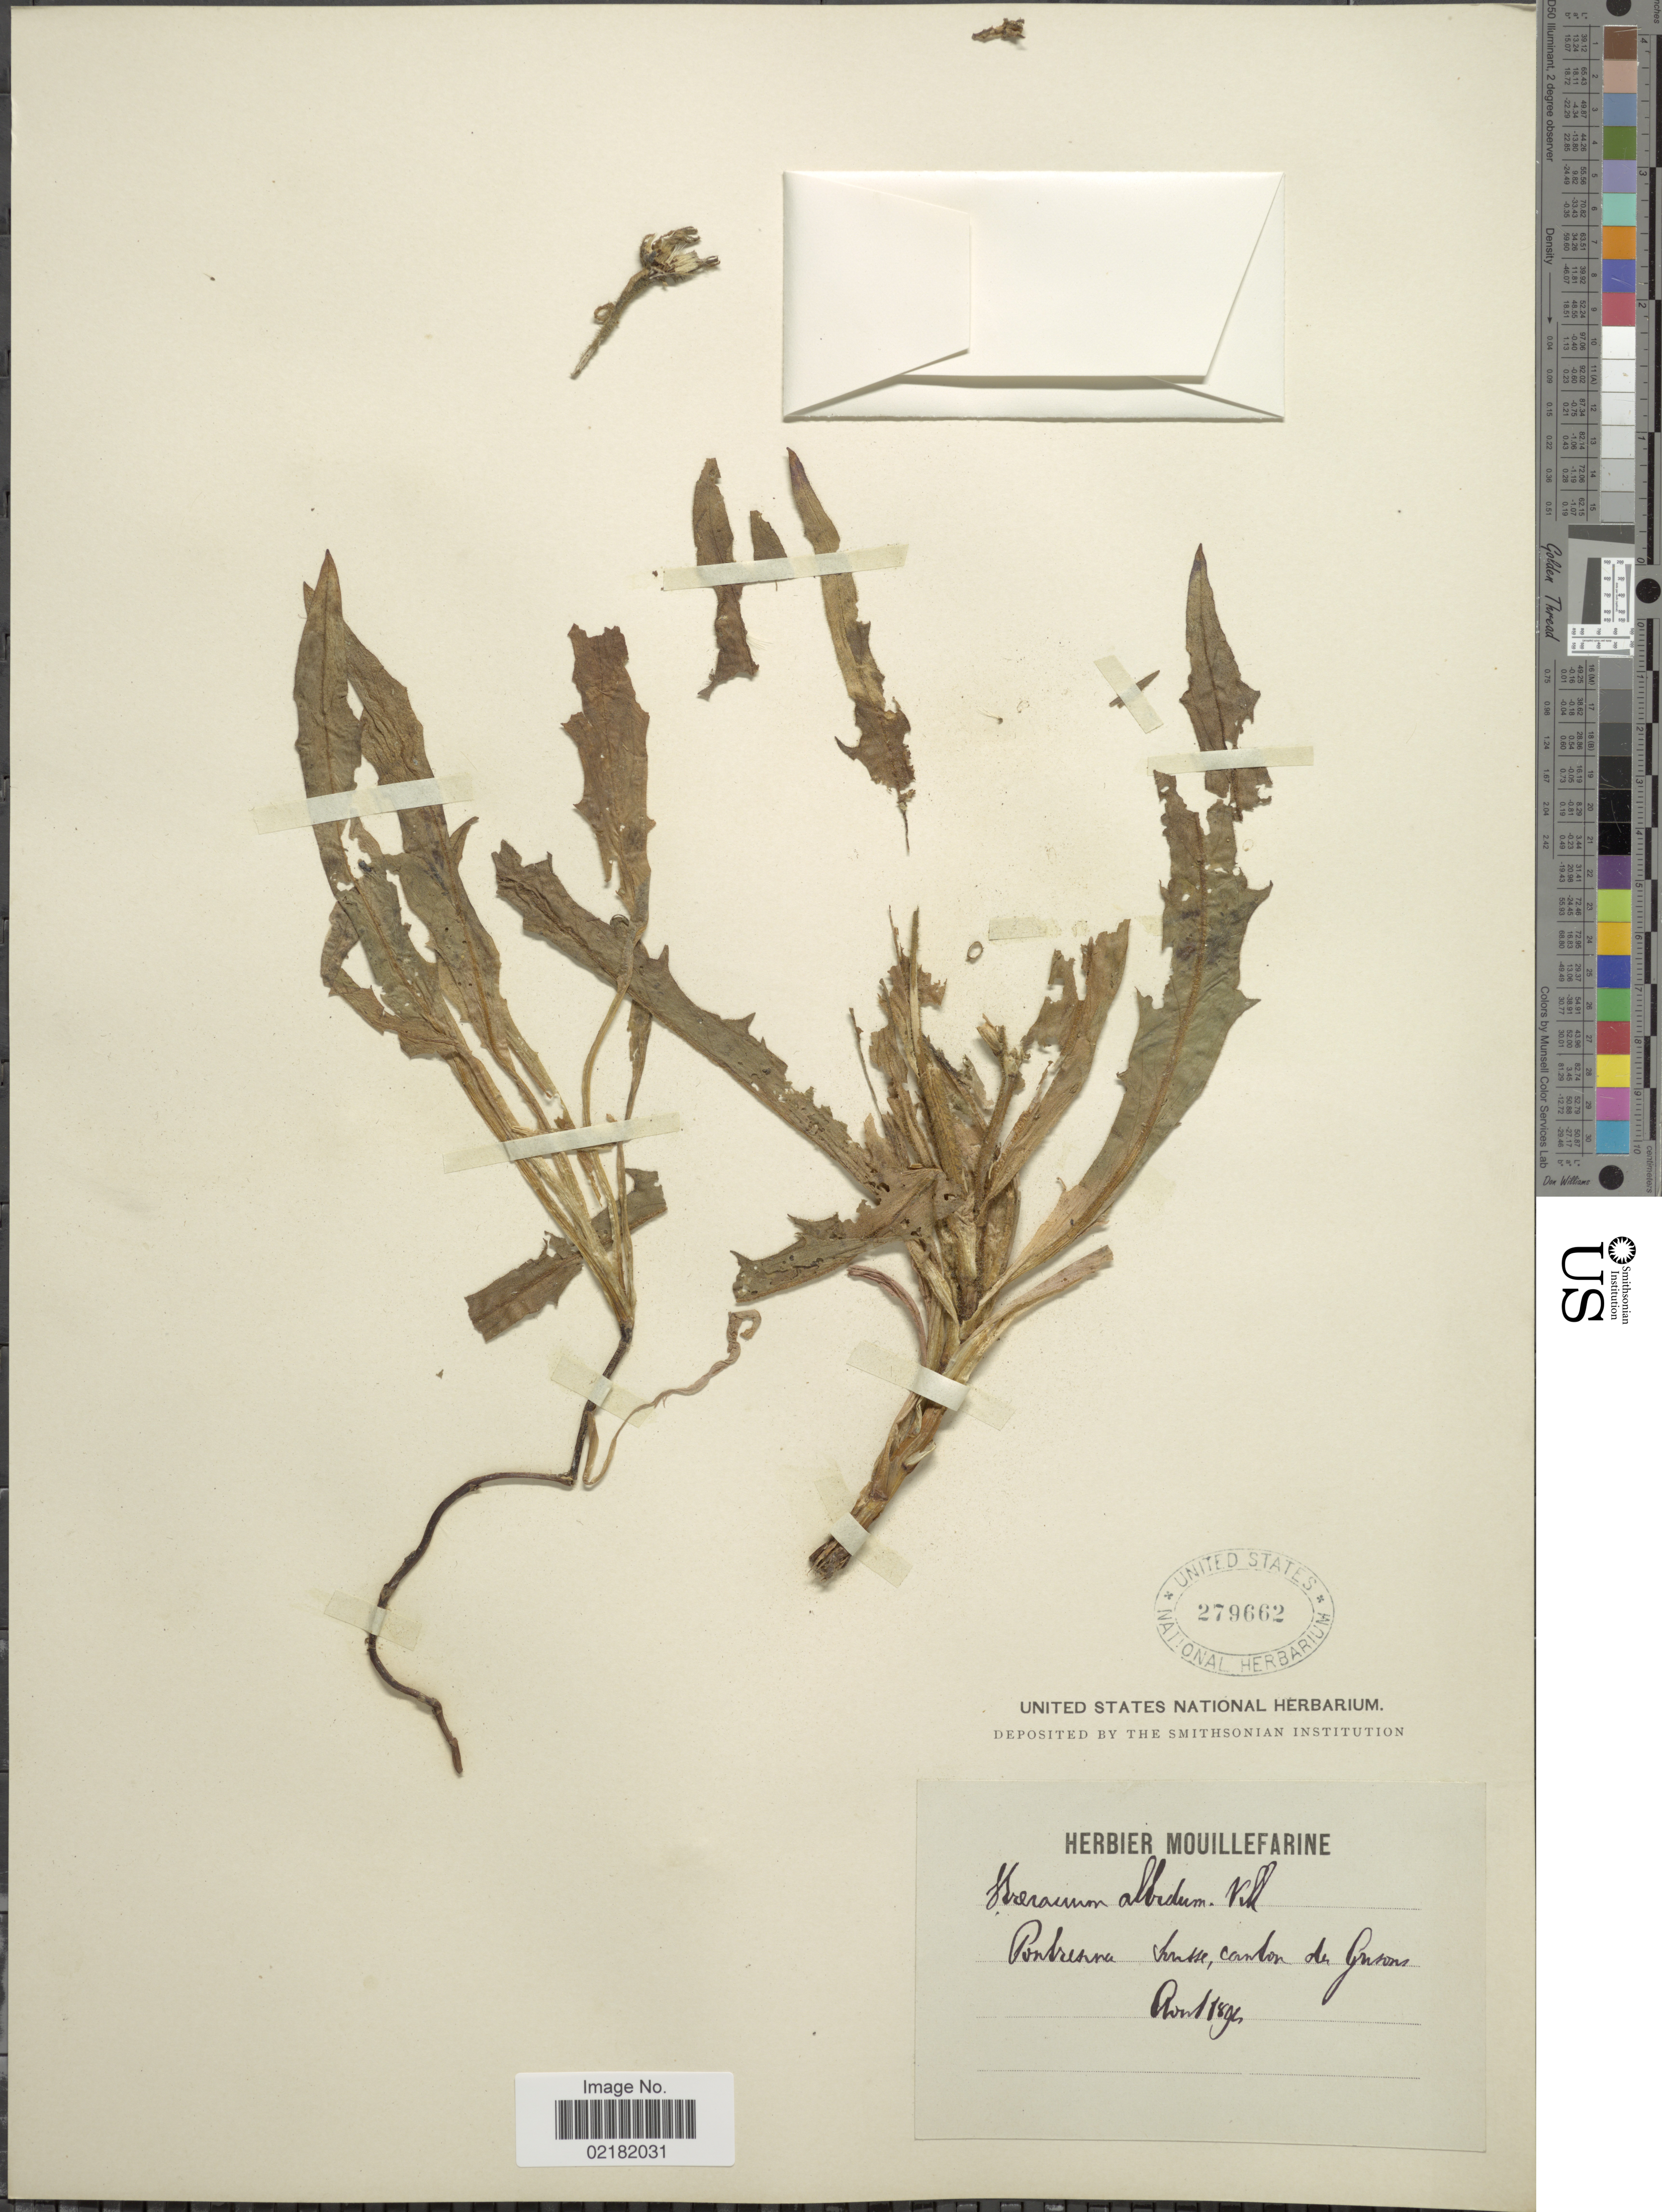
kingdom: Plantae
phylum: Tracheophyta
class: Magnoliopsida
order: Asterales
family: Asteraceae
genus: Schlagintweitia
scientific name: Schlagintweitia intybacea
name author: (All.) Griseb.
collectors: ex herb. Mouillefarine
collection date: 1894-08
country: Switzerland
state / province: Graubunden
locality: Pontresina, Canton du Grisons, Suisse.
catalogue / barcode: US 279662